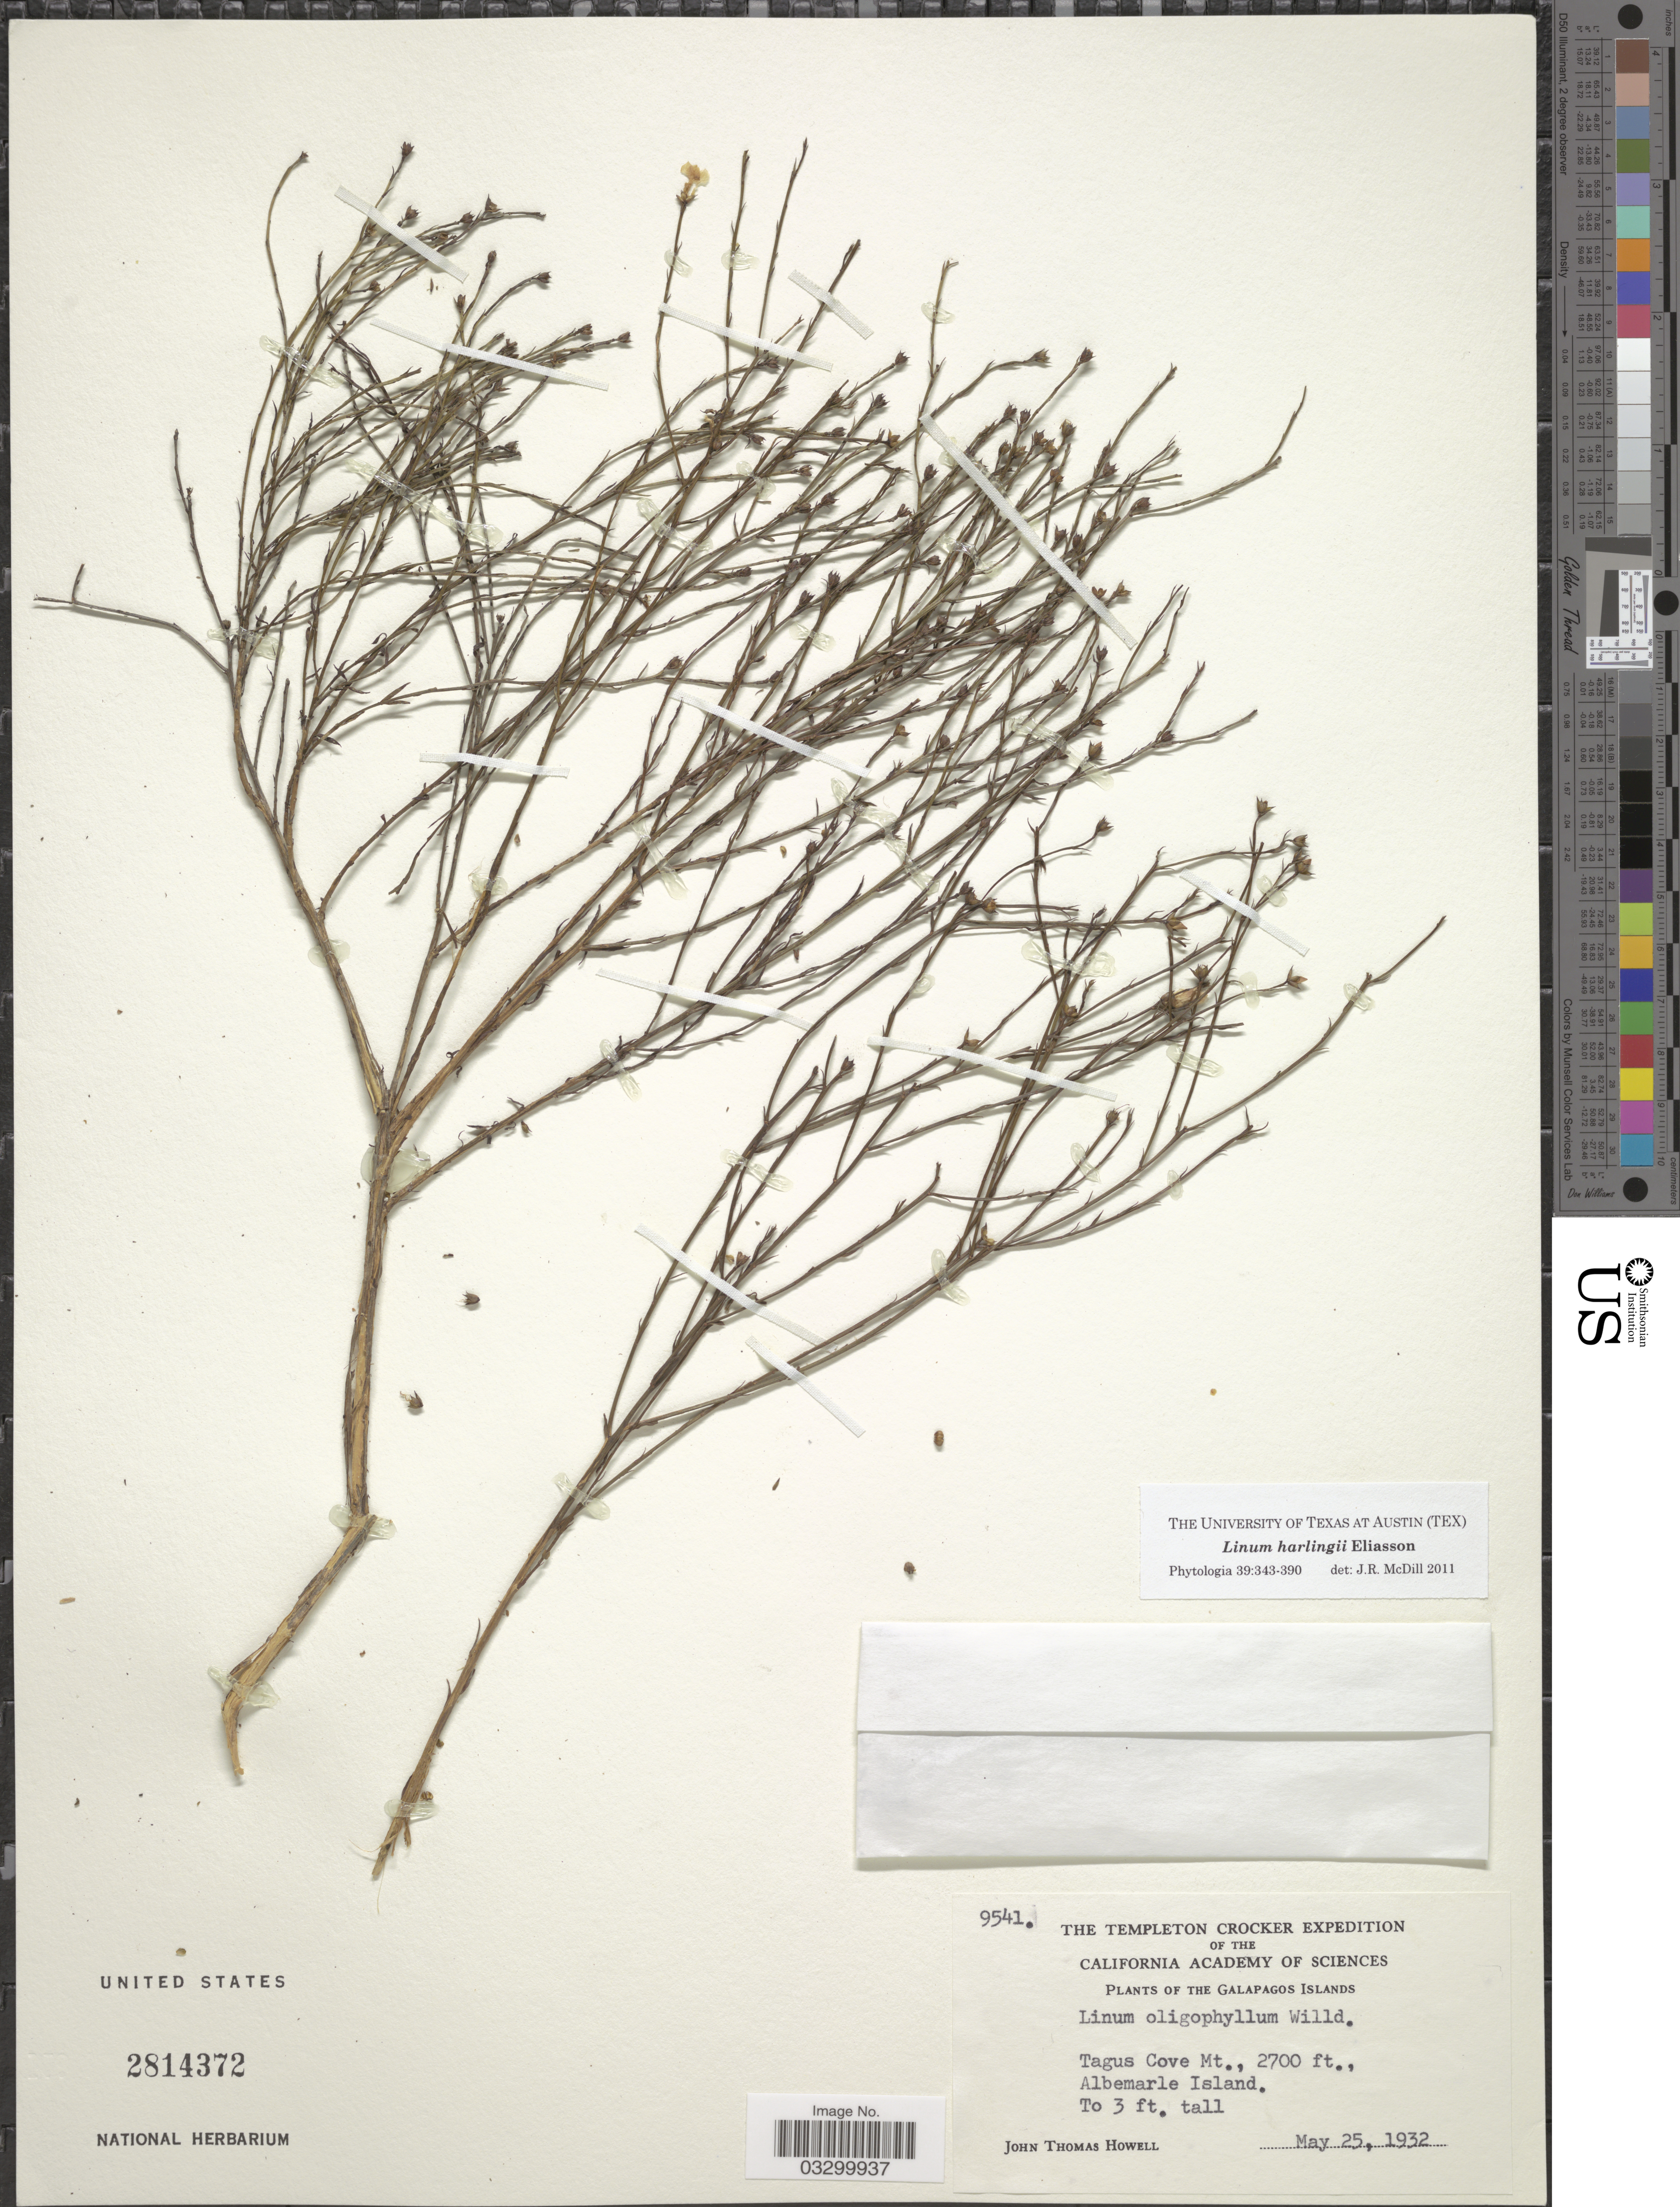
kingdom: Plantae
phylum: Tracheophyta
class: Magnoliopsida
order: Malpighiales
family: Linaceae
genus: Linum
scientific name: Linum harlingii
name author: Eliasson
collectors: J. T. Howell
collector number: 9541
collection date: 1932-05-25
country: Ecuador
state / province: Colón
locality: Galapagos Islands. Tagus Cove Mt., Albemarle Island.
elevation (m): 823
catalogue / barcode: US 2814372